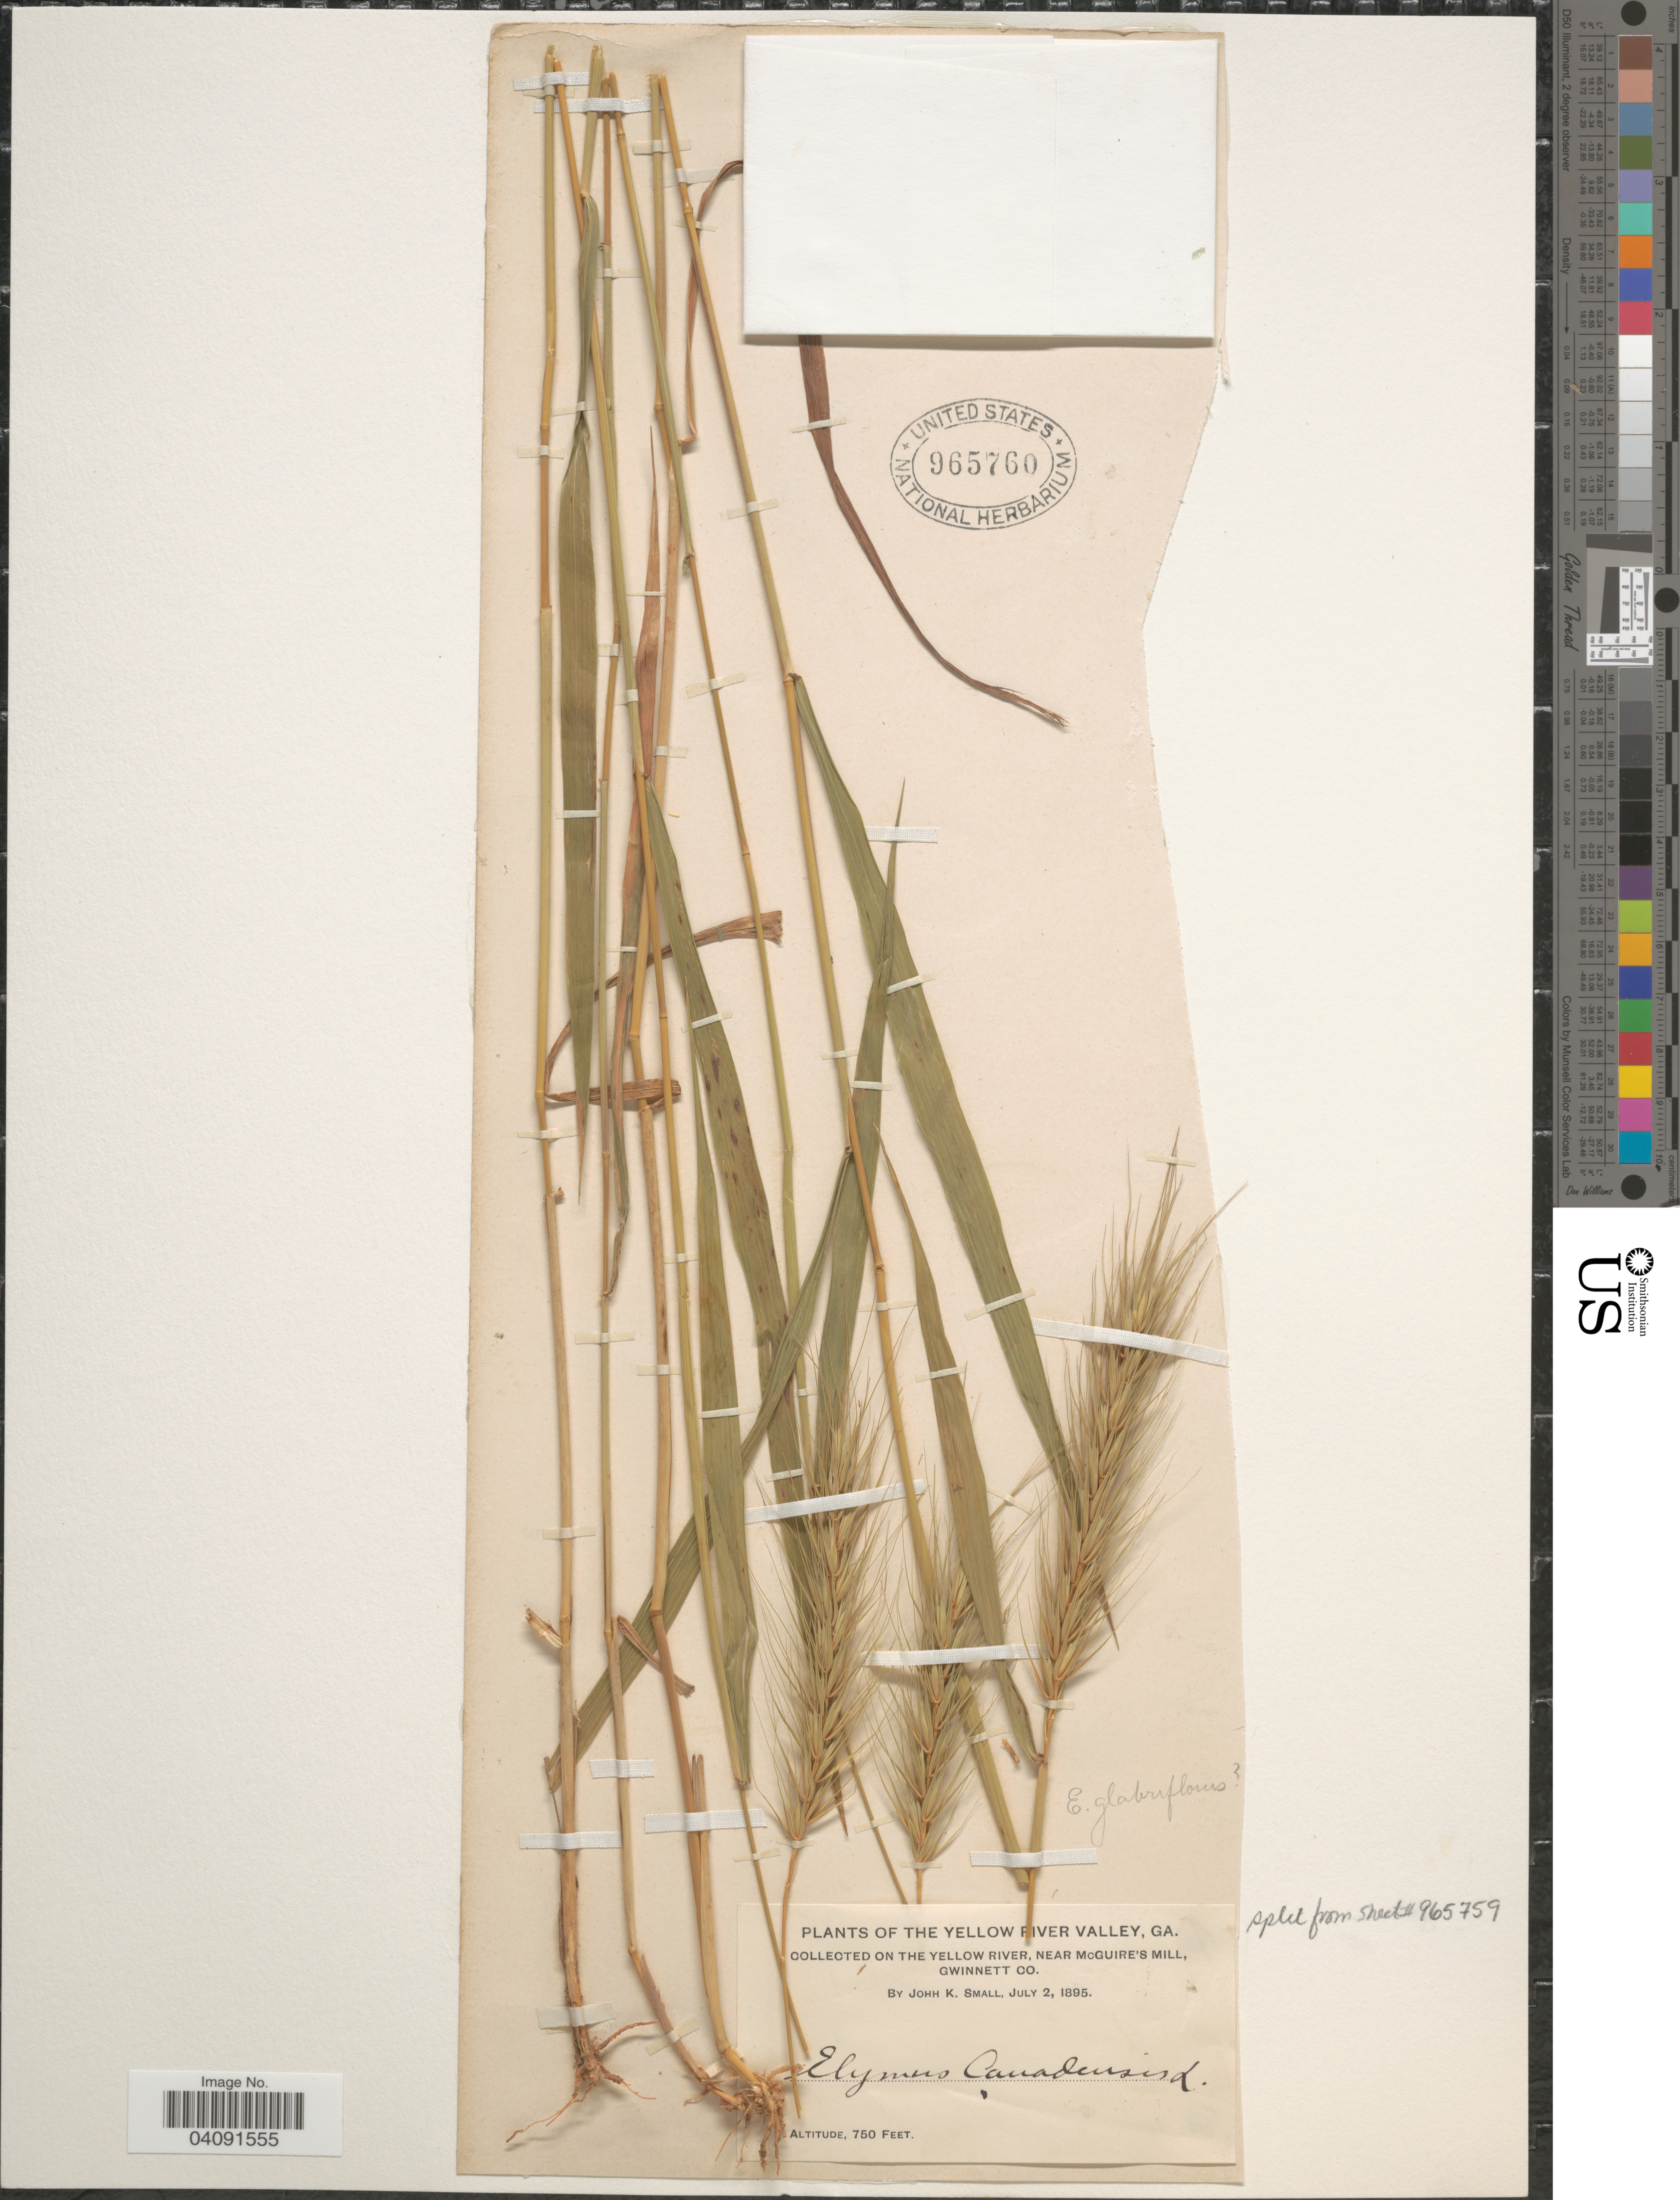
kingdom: Plantae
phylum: Tracheophyta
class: Liliopsida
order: Poales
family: Poaceae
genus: Elymus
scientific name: Elymus canadensis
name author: L.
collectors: J. K. Small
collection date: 1895-07-02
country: United States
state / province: Georgia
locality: The Yellow River Valley. On the Yellow River, near McGuire's Mill, Gwinnett Co.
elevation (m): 229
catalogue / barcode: US 965760